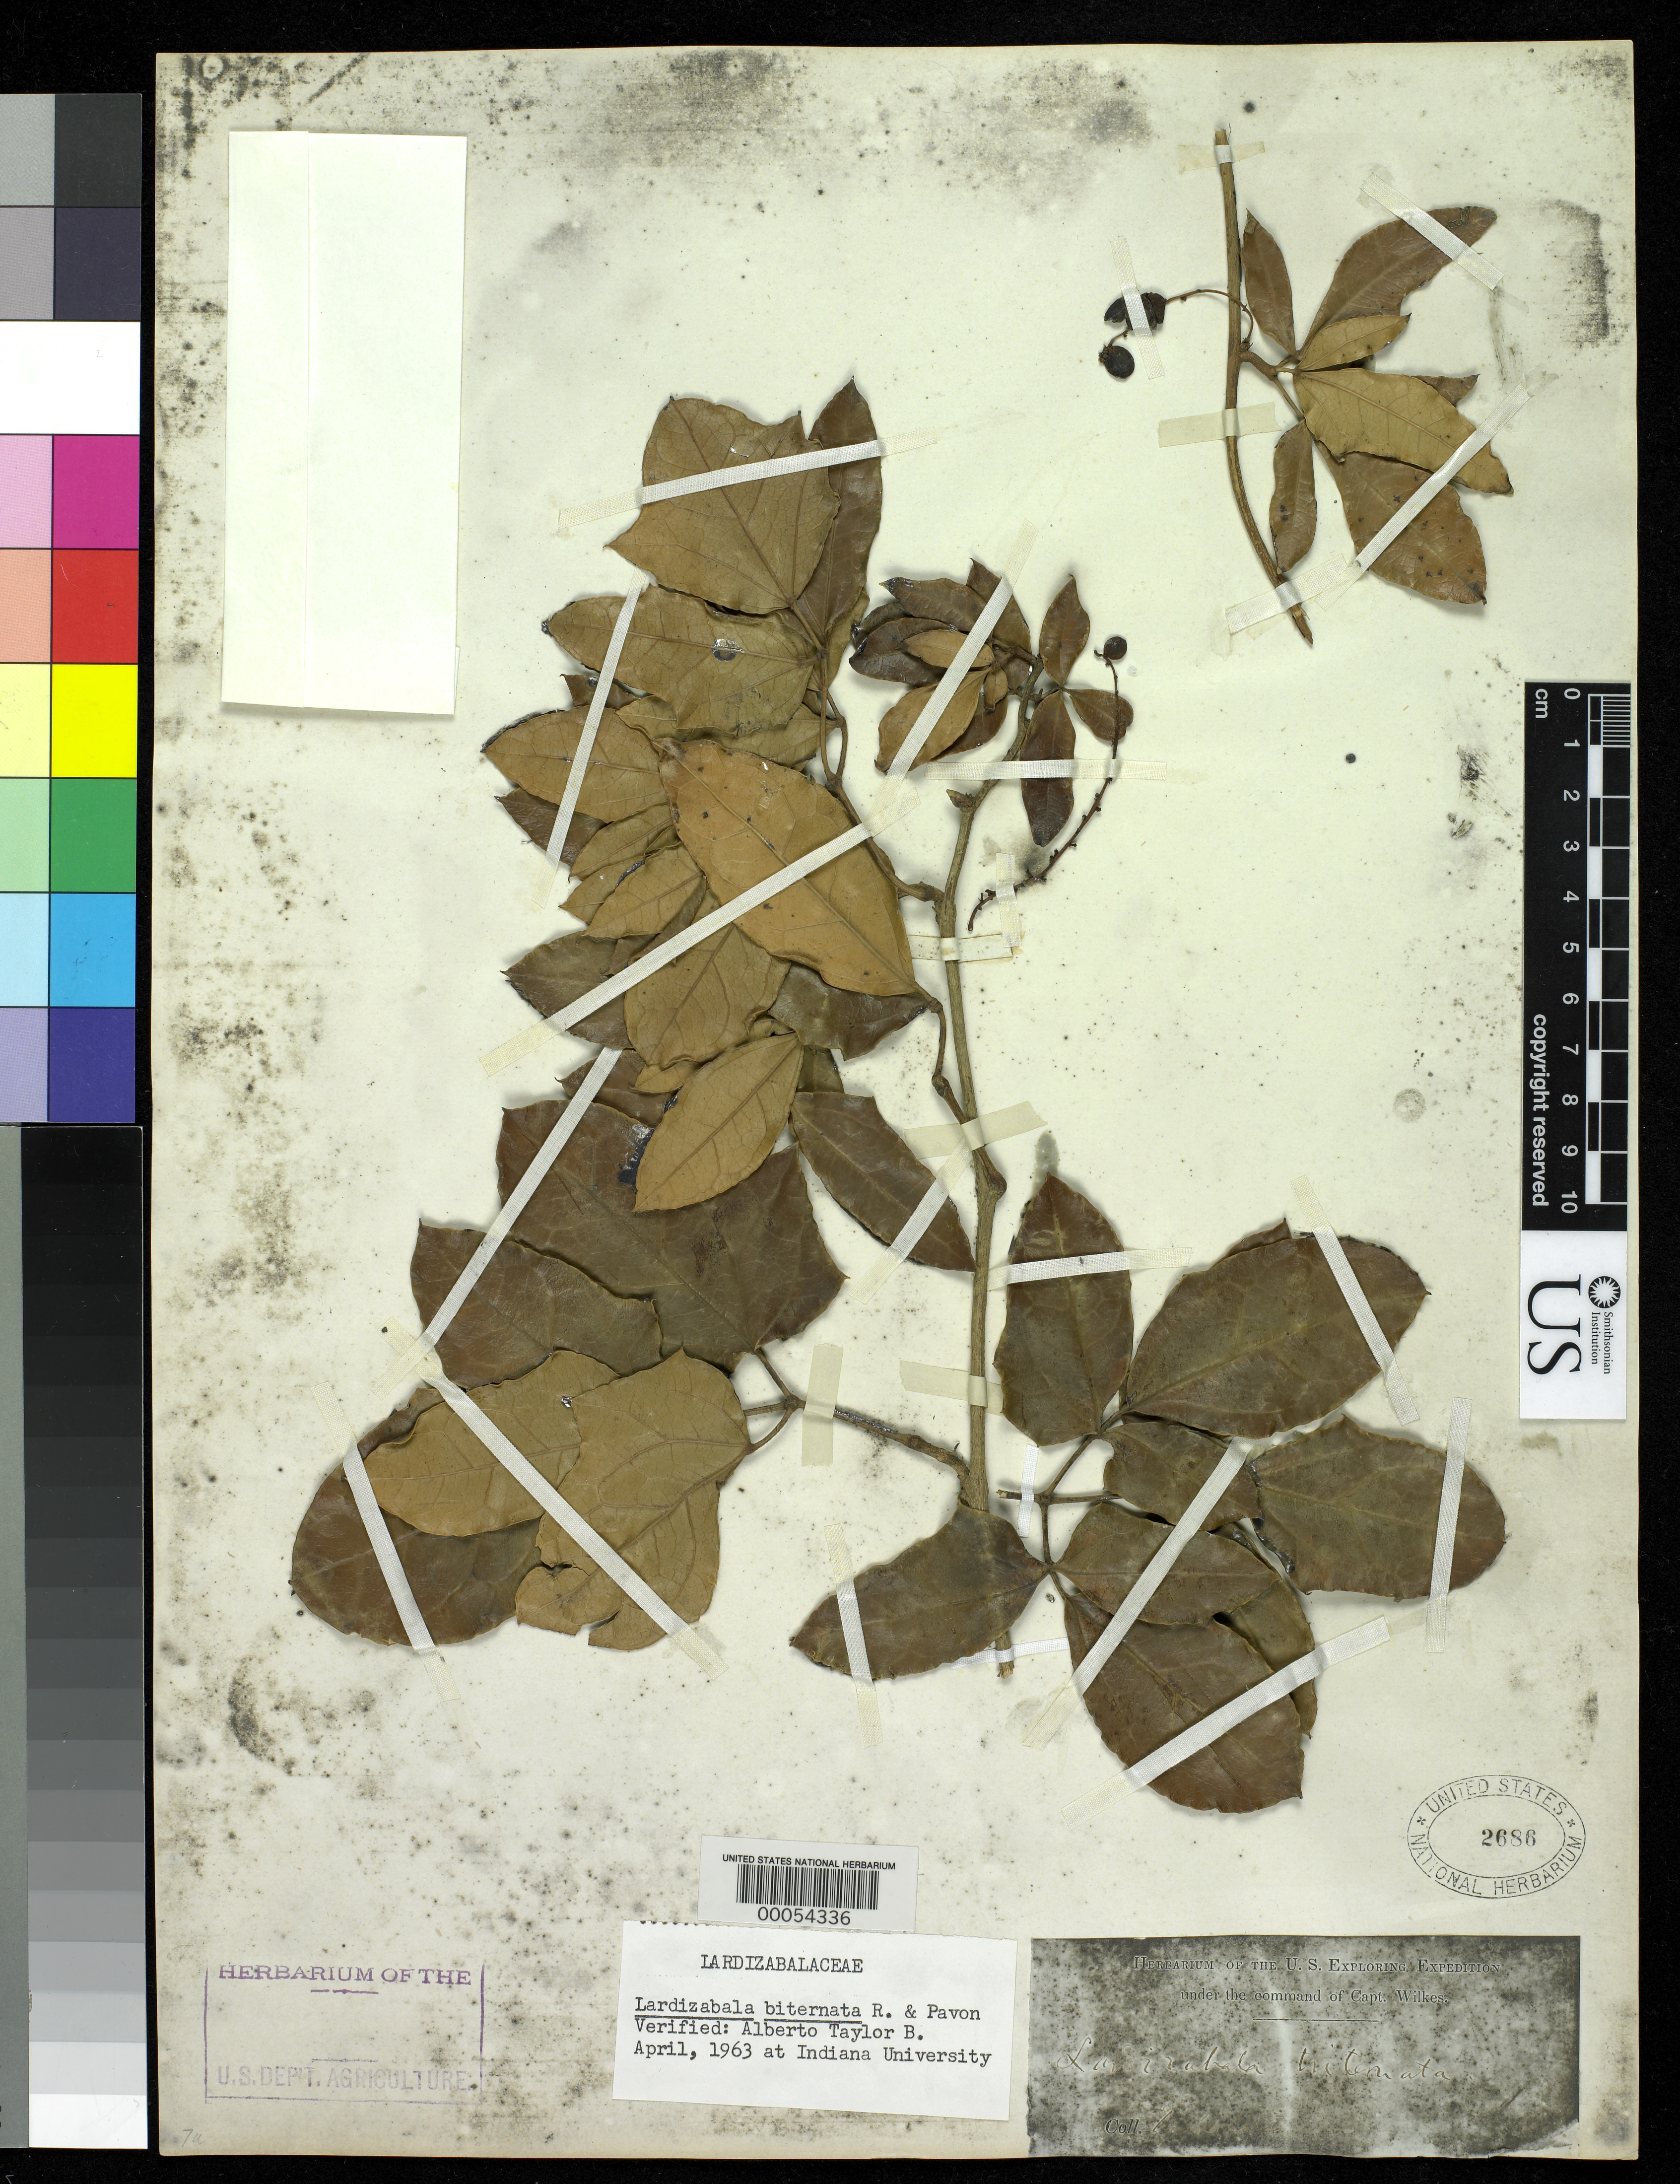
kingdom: Plantae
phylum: Tracheophyta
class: Magnoliopsida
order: Ranunculales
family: Lardizabalaceae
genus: Lardizabala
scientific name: Lardizabala funaria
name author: (Molina) Looser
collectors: Wilkes Explor. Exped.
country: Panama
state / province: Chiriquí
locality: Around San Felix.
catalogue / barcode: US 2686